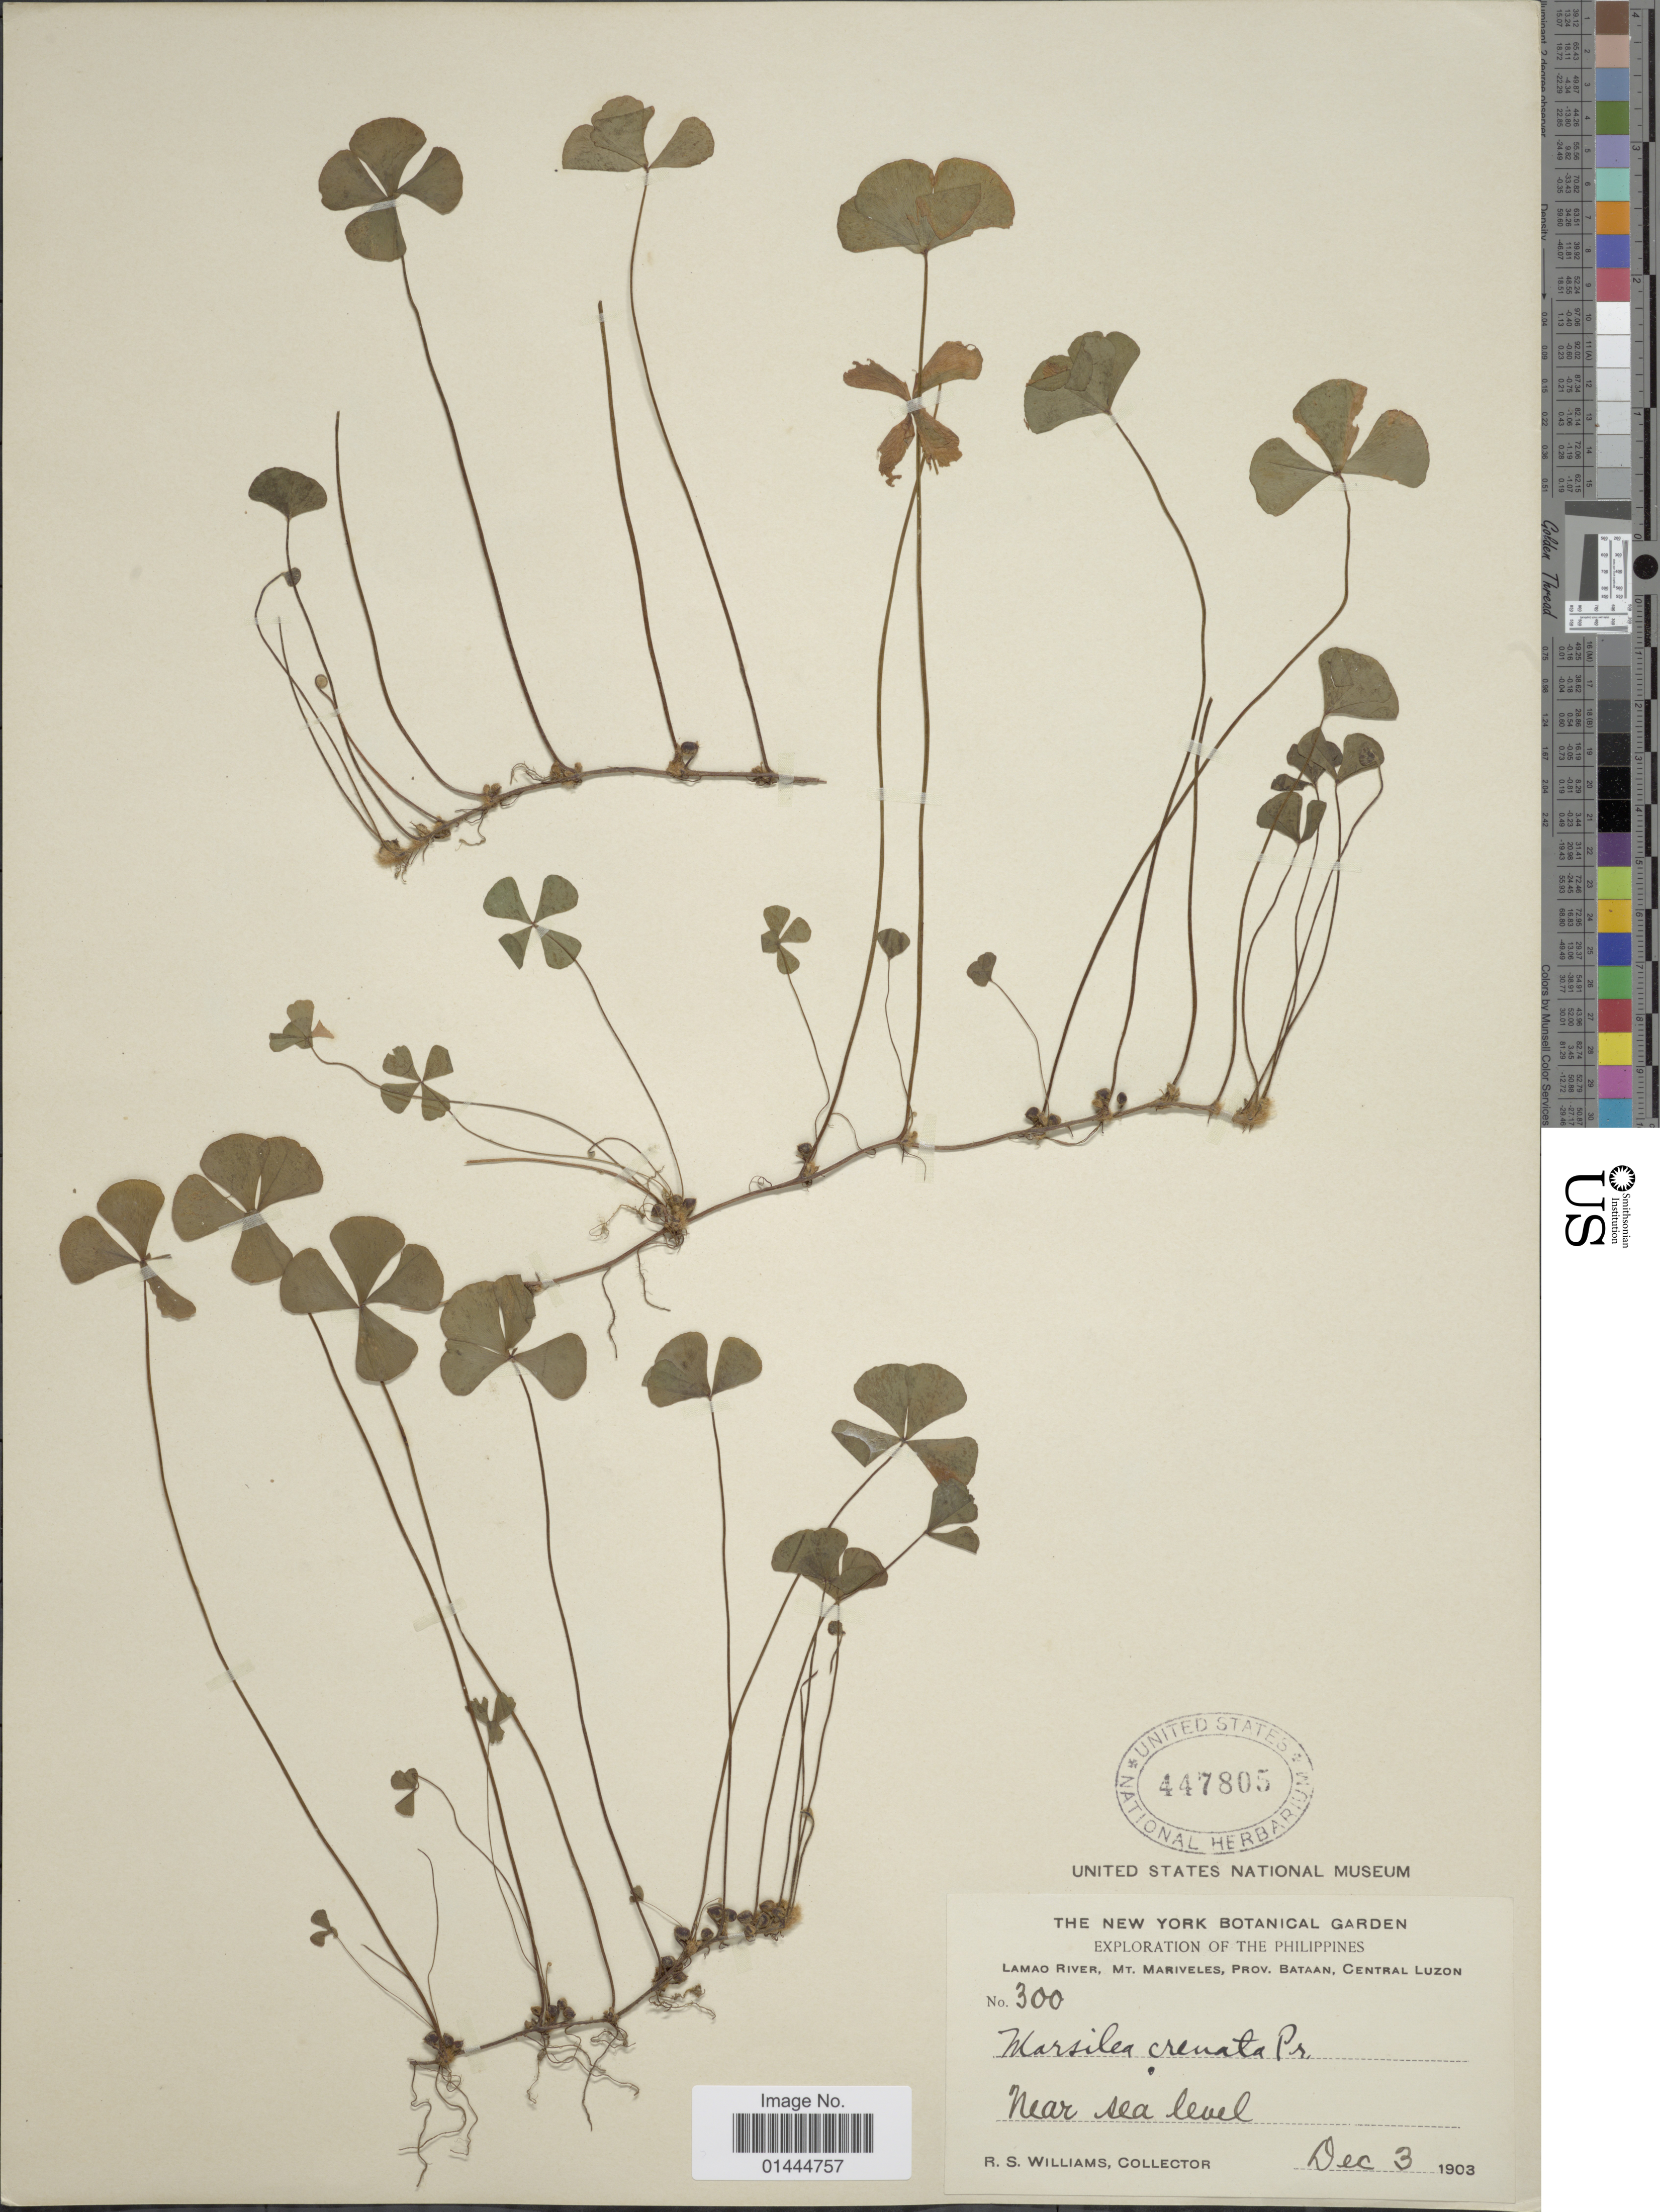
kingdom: Plantae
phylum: Tracheophyta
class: Polypodiopsida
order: Salviniales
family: Marsileaceae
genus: Marsilea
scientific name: Marsilea crenata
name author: C. Presl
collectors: R. S. Williams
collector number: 300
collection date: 1903-12-03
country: Philippines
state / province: Central Luzon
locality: Lamao River, Mt. Mariveles, Prov. Bataan.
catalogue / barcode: US 447805